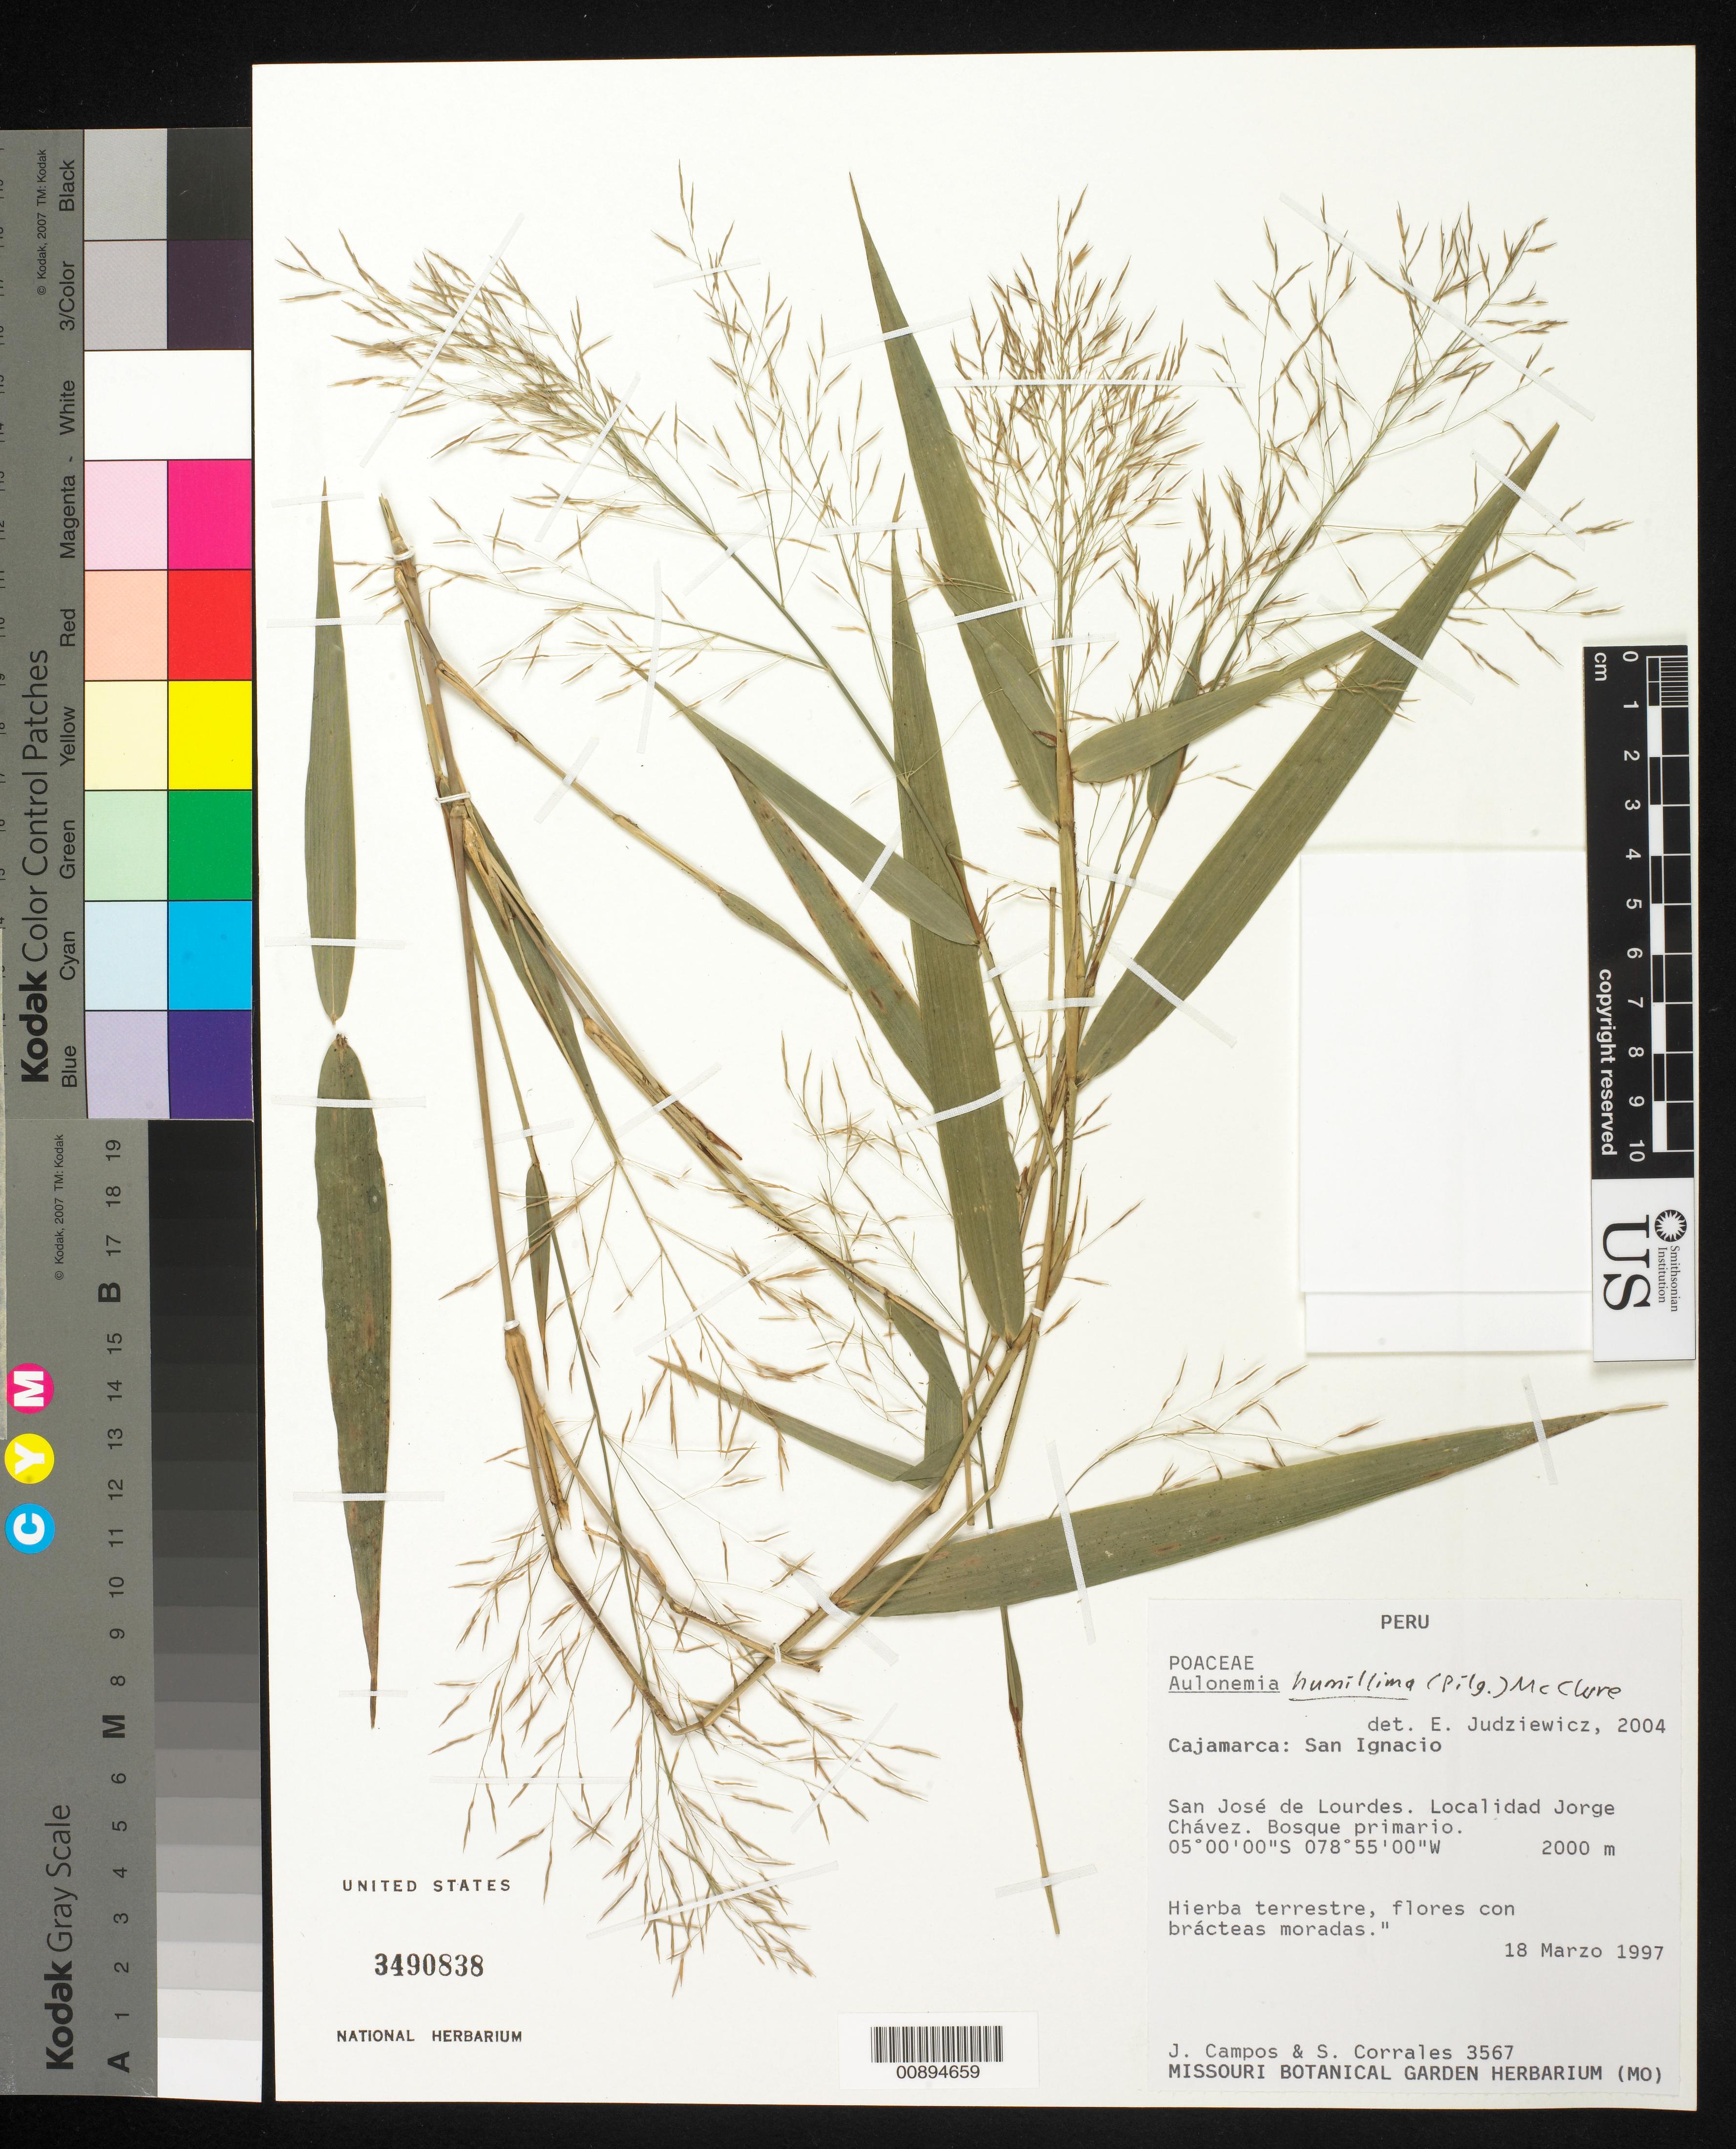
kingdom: Plantae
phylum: Tracheophyta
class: Liliopsida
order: Poales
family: Poaceae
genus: Aulonemia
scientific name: Aulonemia rubroligulata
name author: Judz. & Geisth.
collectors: J. Campos de la Cruz & S. Corrales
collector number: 3567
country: Peru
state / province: Cajamarca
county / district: San Ignacio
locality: San Jose de Lourdes, Localidad Jorge Chavez.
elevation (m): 2000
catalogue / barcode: US 3490838